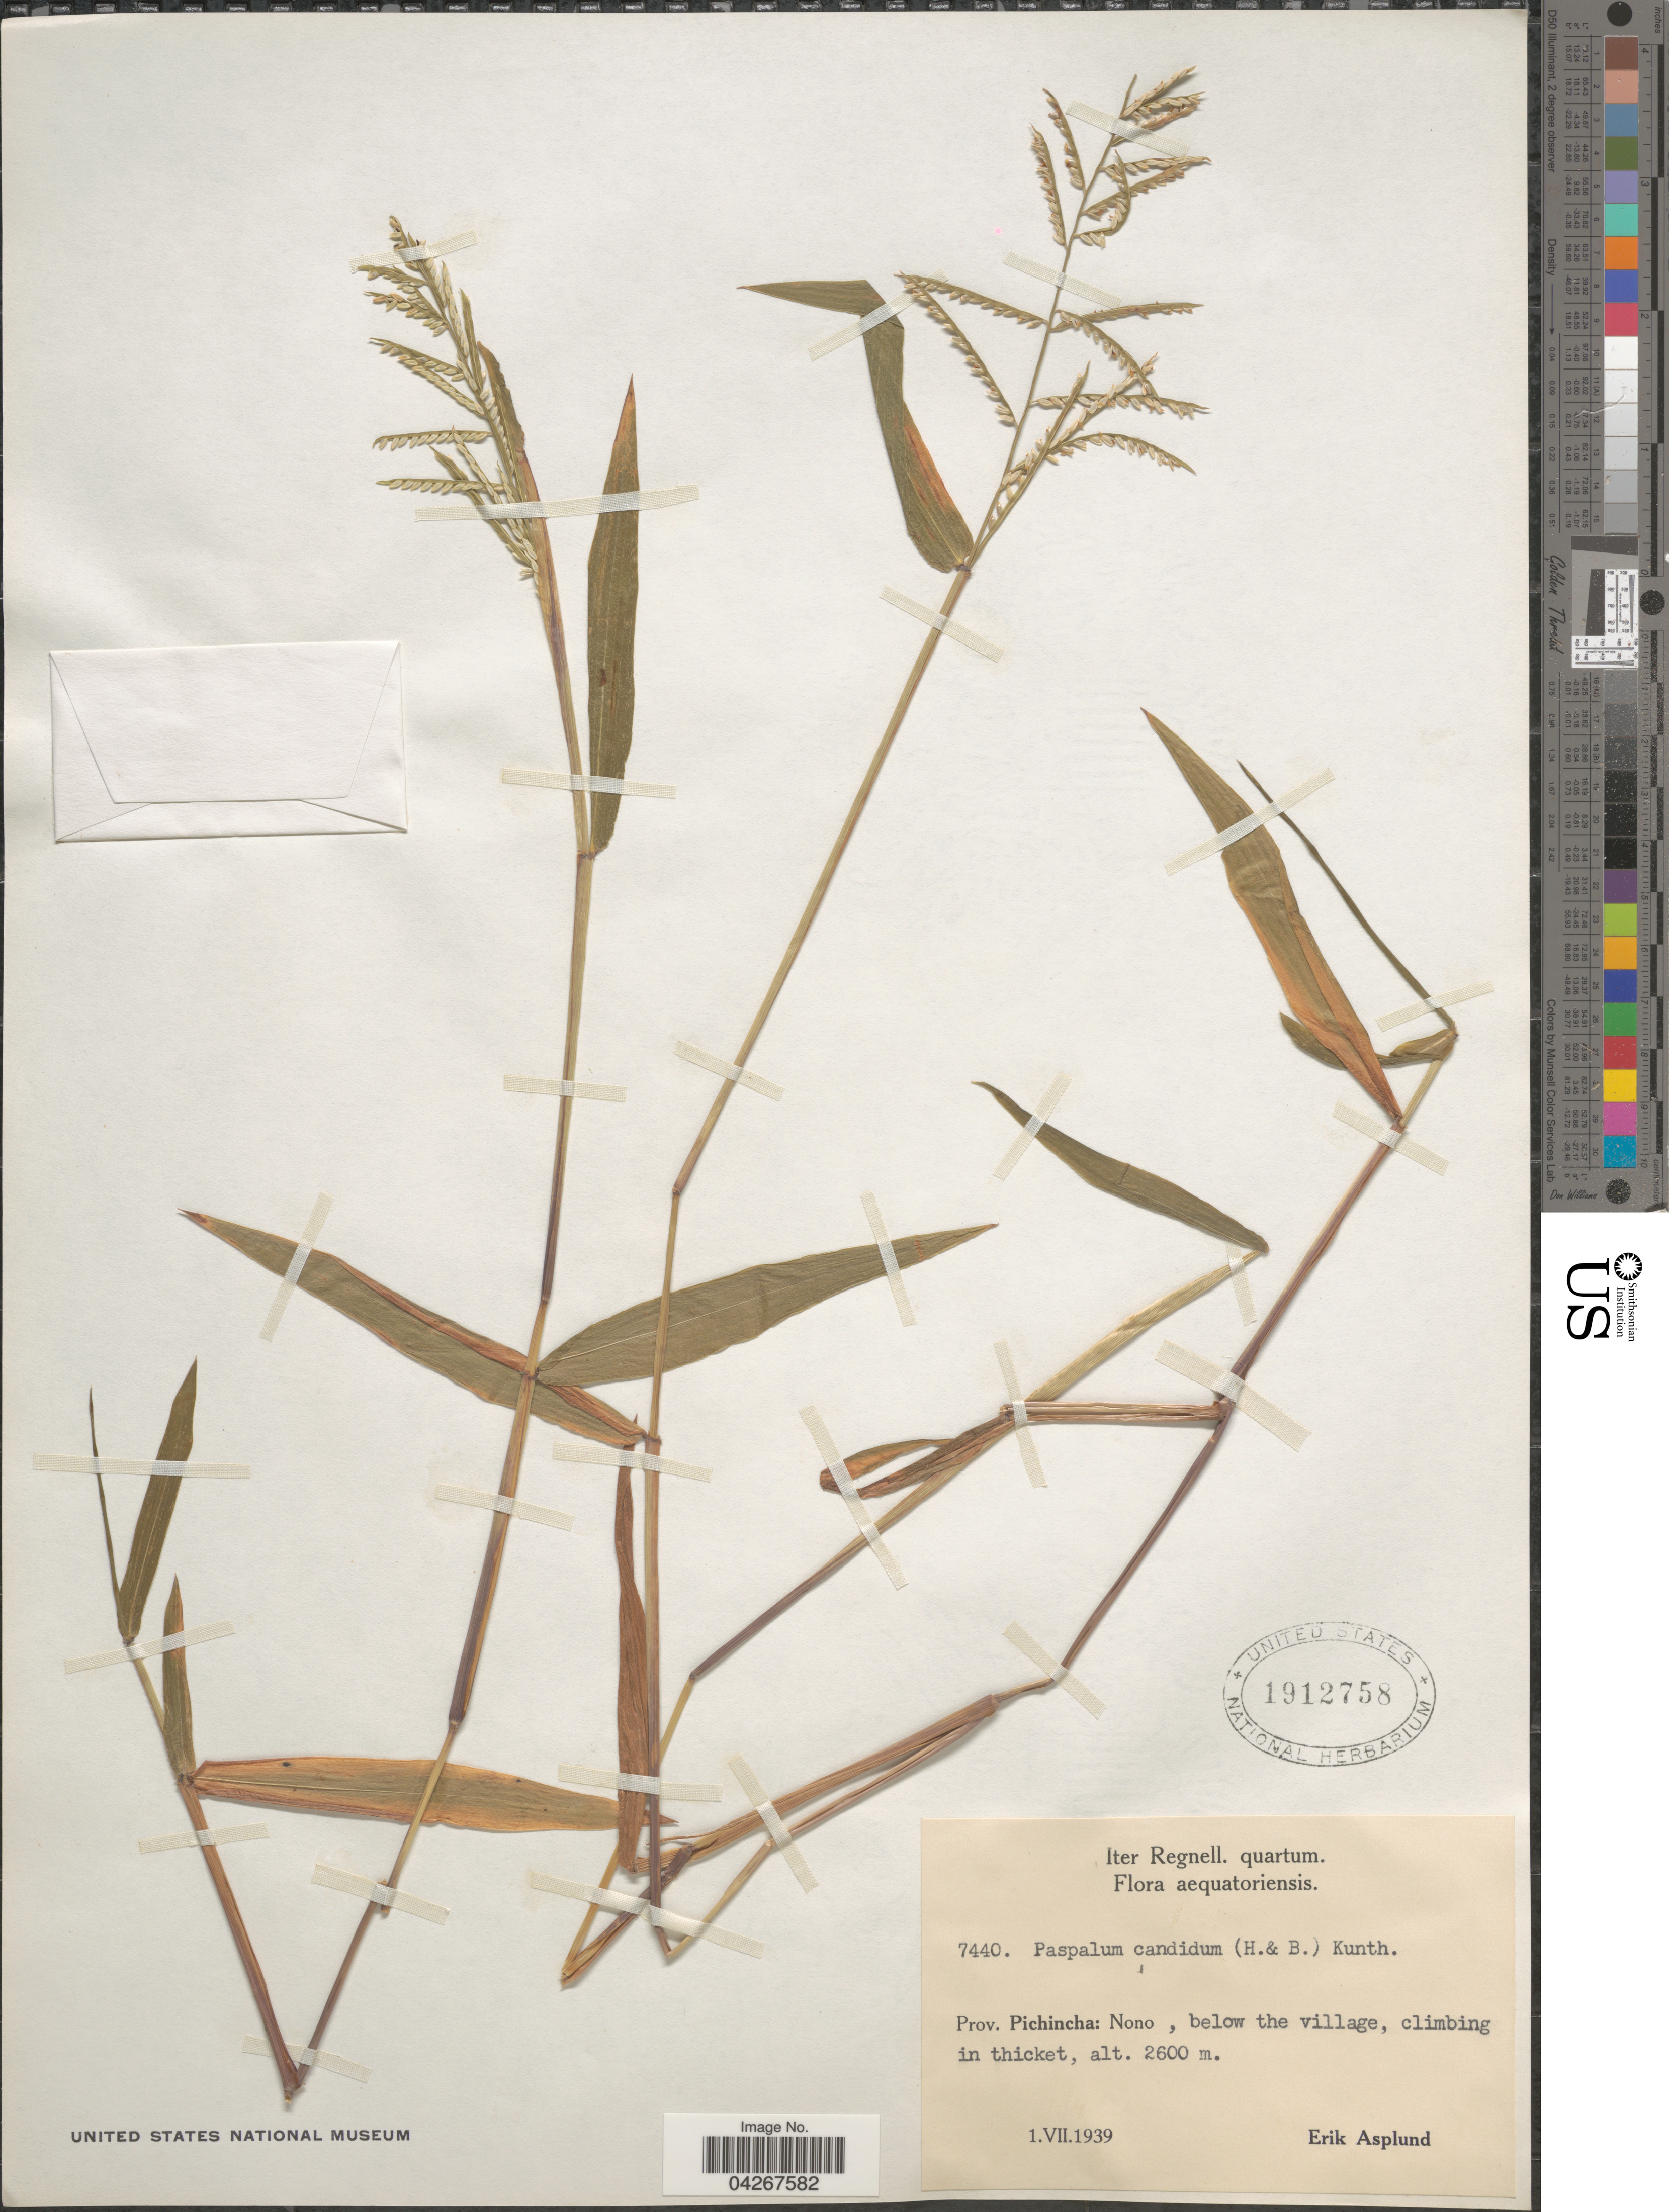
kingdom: Plantae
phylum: Tracheophyta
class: Liliopsida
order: Poales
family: Poaceae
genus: Paspalum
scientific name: Paspalum candidum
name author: (Humb. & Bonpl. ex Fleugge) Kunth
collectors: E. Asplund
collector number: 7440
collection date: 1939-07-01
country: Ecuador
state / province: Pichincha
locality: Iter Regnell. quartum. Aequatoriensis. Nono, below the village, climbing in thicket.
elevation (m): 2600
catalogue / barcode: US 1912758